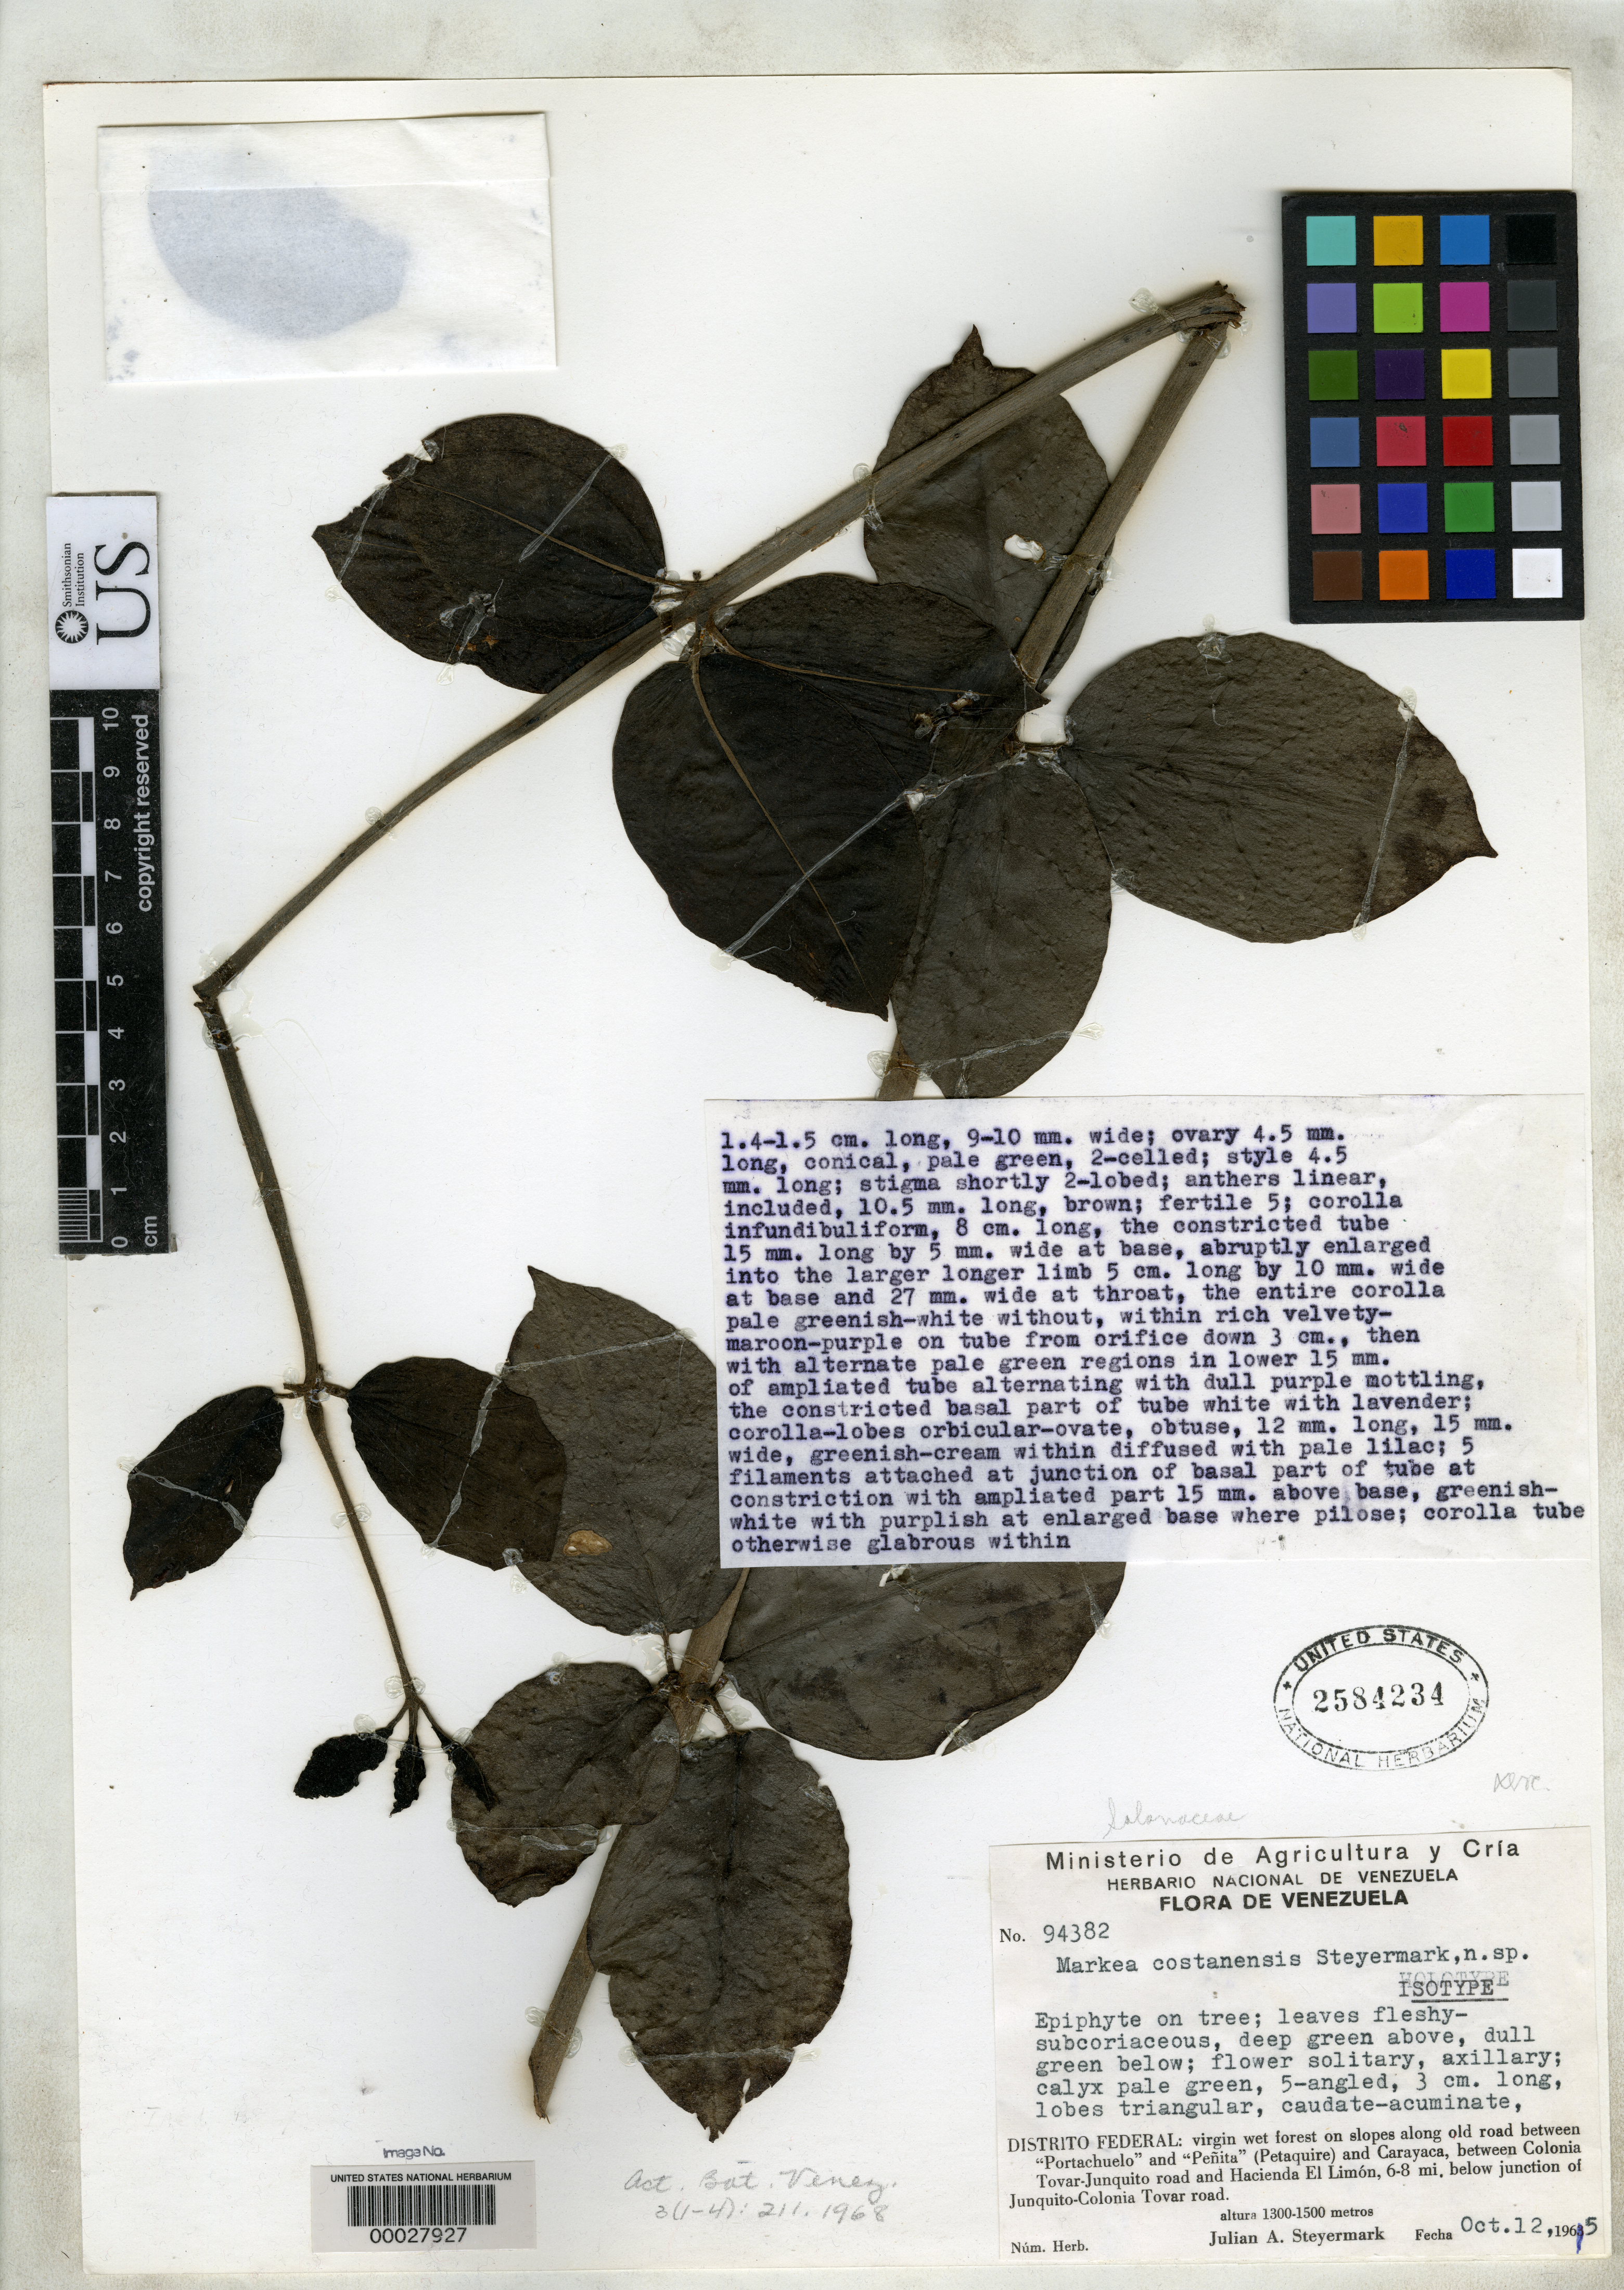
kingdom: Plantae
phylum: Tracheophyta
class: Magnoliopsida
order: Solanales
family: Solanaceae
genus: Markea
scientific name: Markea costanensis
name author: Steyerm.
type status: Isotype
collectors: J. Steyermark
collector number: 94382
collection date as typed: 12 Oct 1965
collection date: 1965-10-12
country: Venezuela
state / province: Distrito Federal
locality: Between Portachuelo and Petaquire and Carayaca.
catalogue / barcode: US 2584234